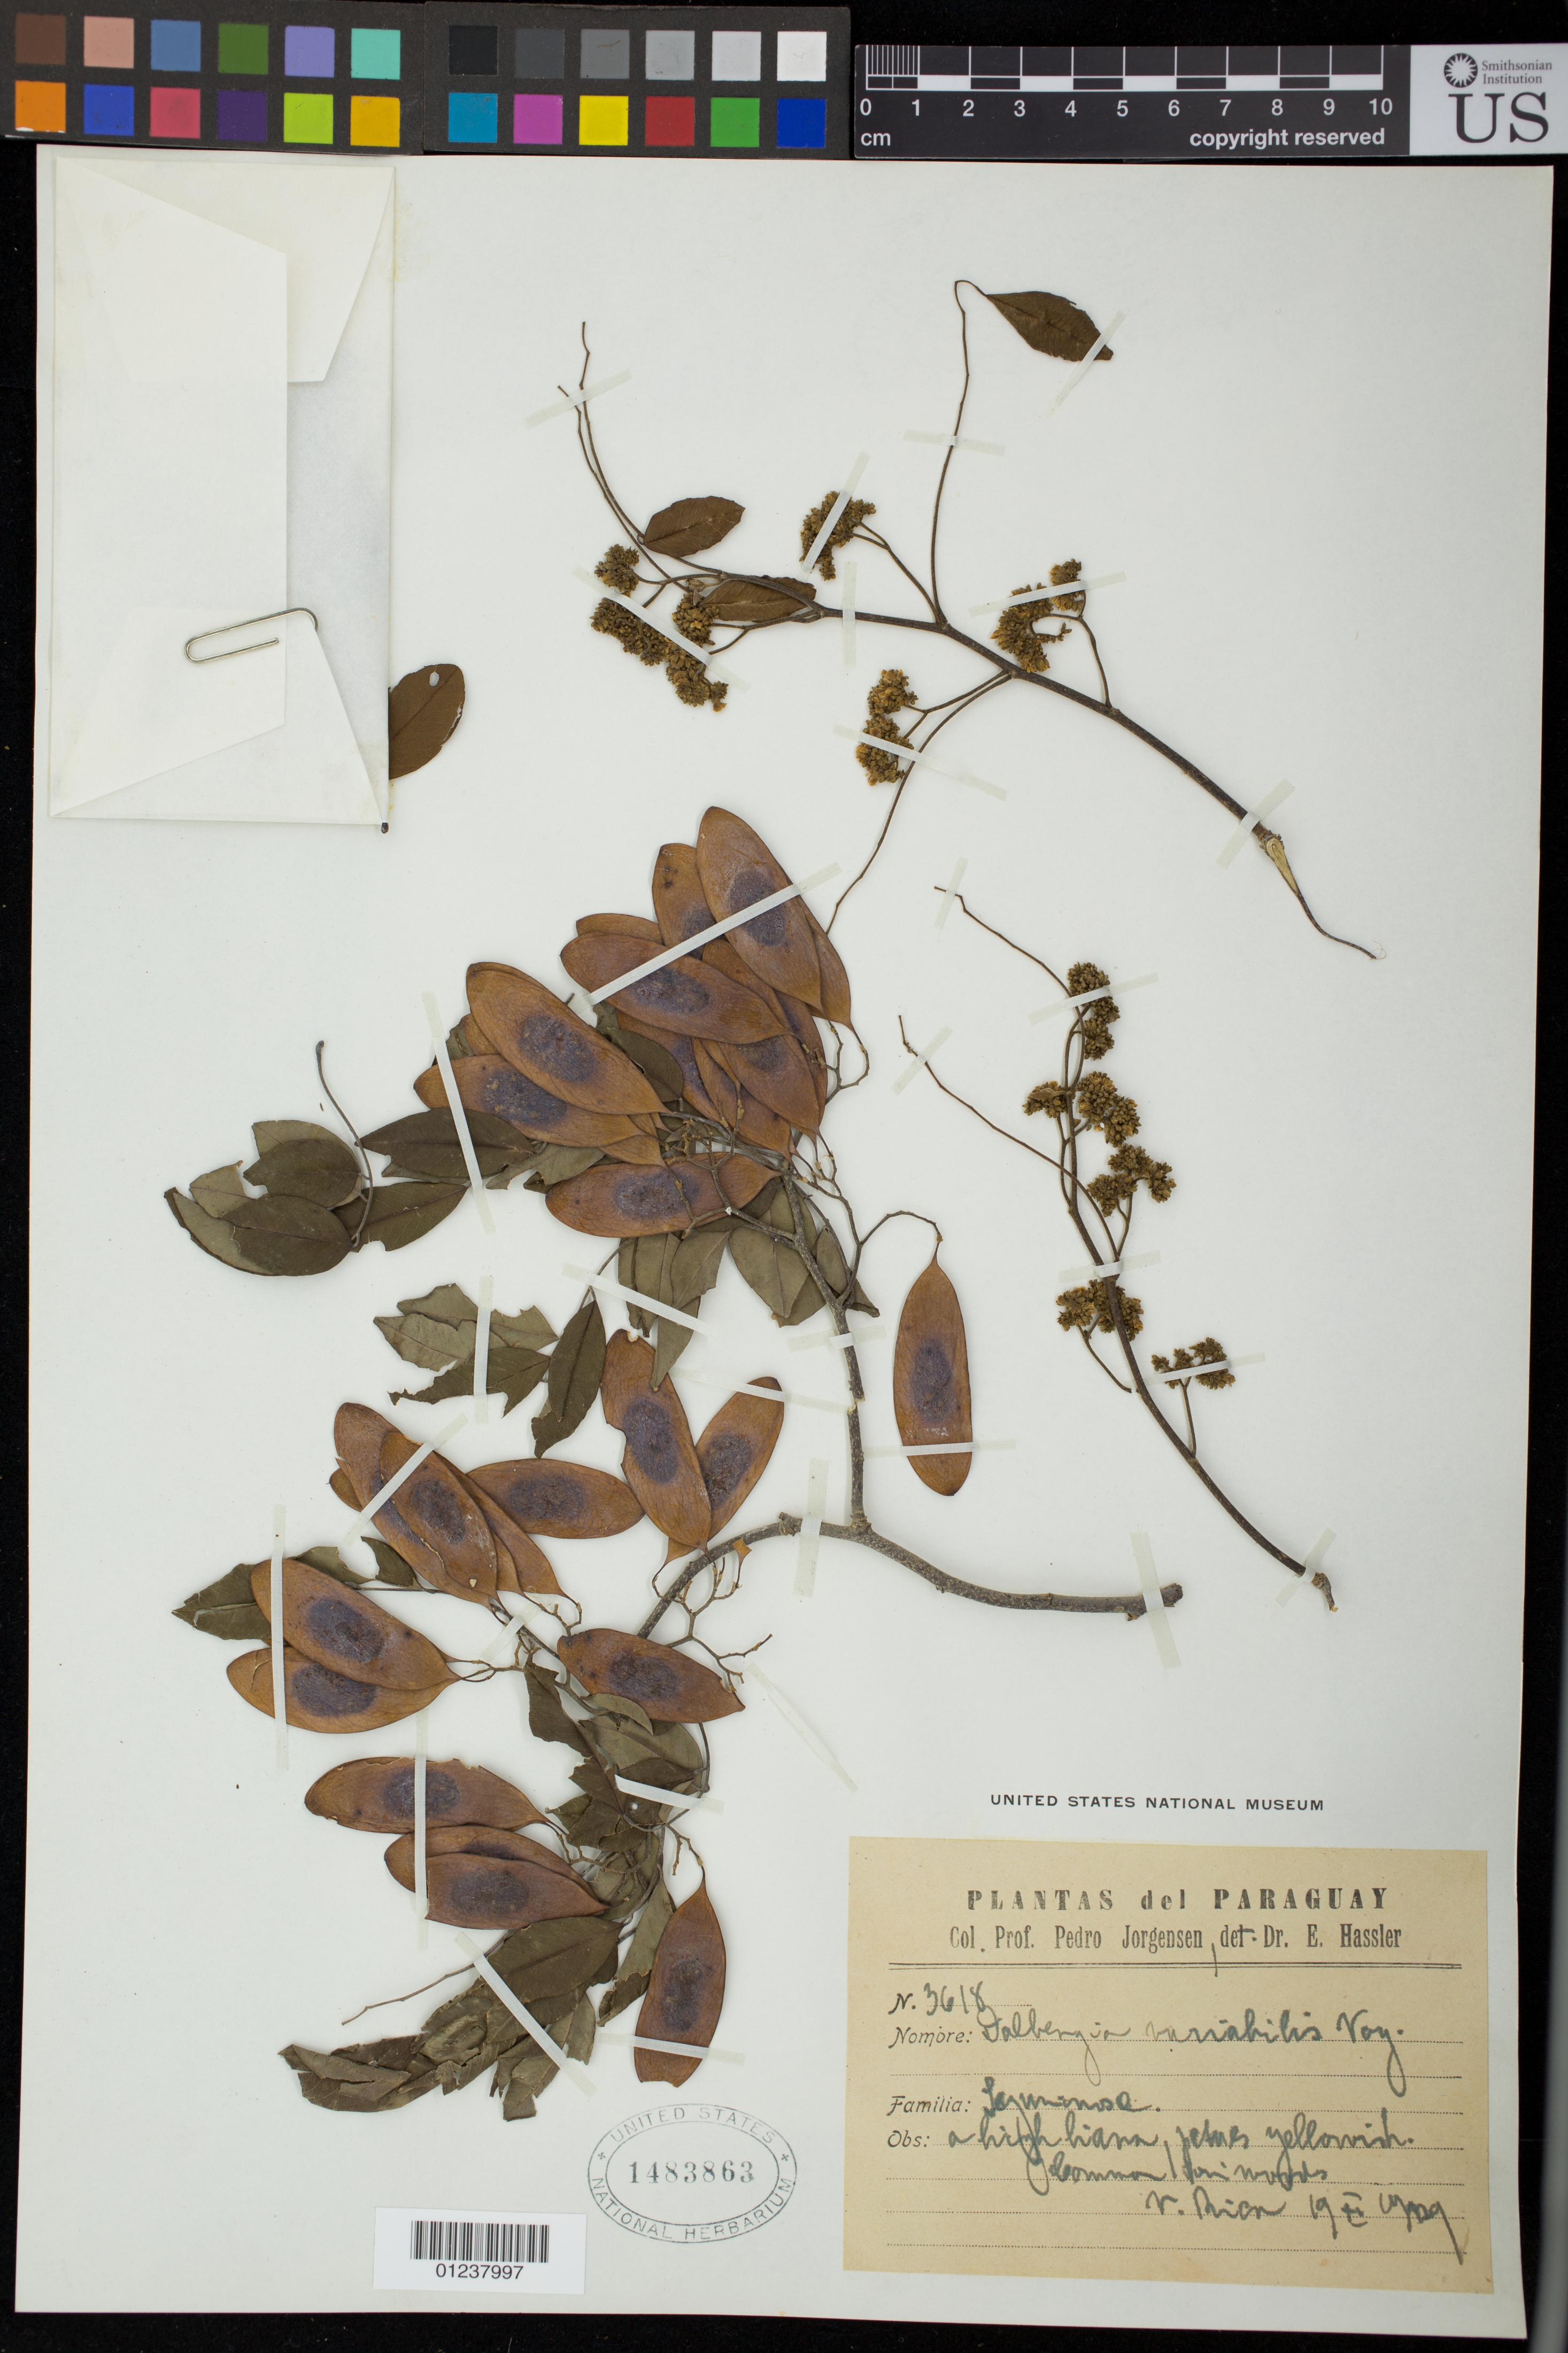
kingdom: Plantae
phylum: Tracheophyta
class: Magnoliopsida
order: Fabales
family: Fabaceae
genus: Dalbergia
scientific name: Dalbergia frutescens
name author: (Vell.) Britton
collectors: P. Jörgensen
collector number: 3618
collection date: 1909-01-19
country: Paraguay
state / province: Guaira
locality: V. Rica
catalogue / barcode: US 1483863